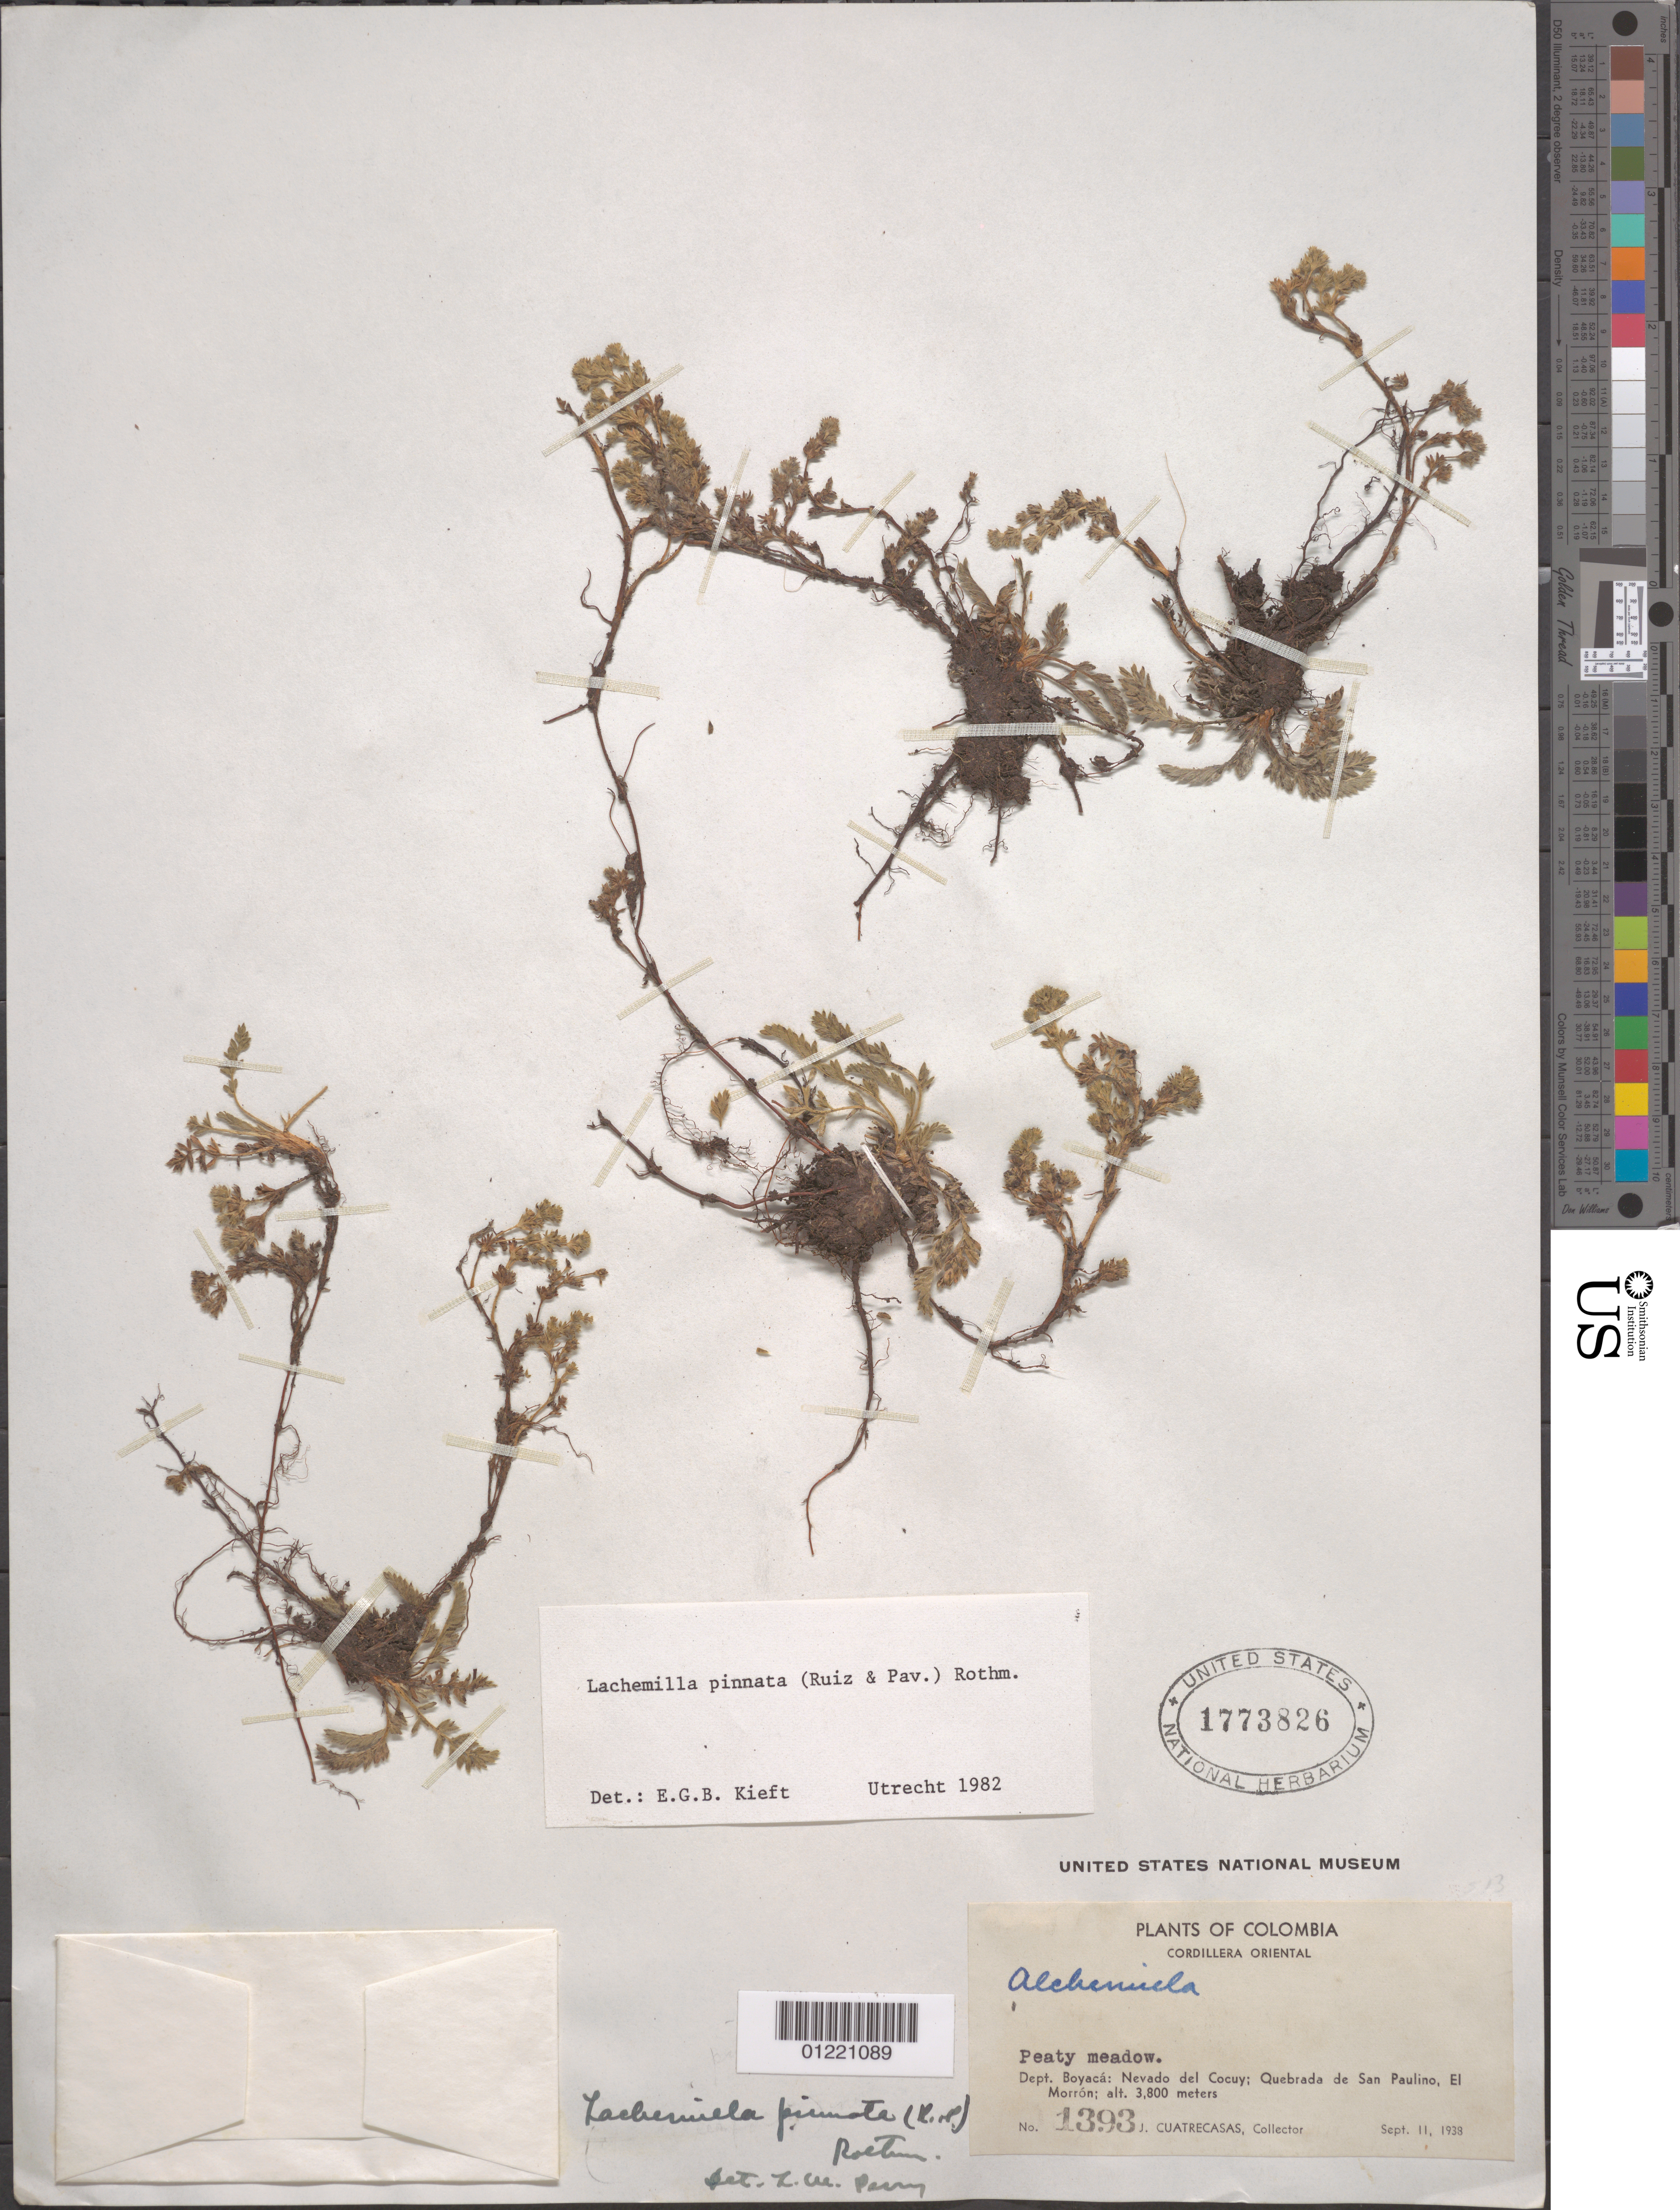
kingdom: Plantae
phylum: Tracheophyta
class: Magnoliopsida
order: Rosales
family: Rosaceae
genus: Lachemilla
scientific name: Lachemilla pinnata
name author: (Ruiz & Pav.) Rothm.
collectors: J. Cuatrecasas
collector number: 1393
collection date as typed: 11-Sep-38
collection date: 1938-09-11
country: Colombia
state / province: Boyacá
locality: Nevada del Cocuy, Quebrada de San Paulino, El Morron.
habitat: Peaty meadow.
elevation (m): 3800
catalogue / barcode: US 1773826